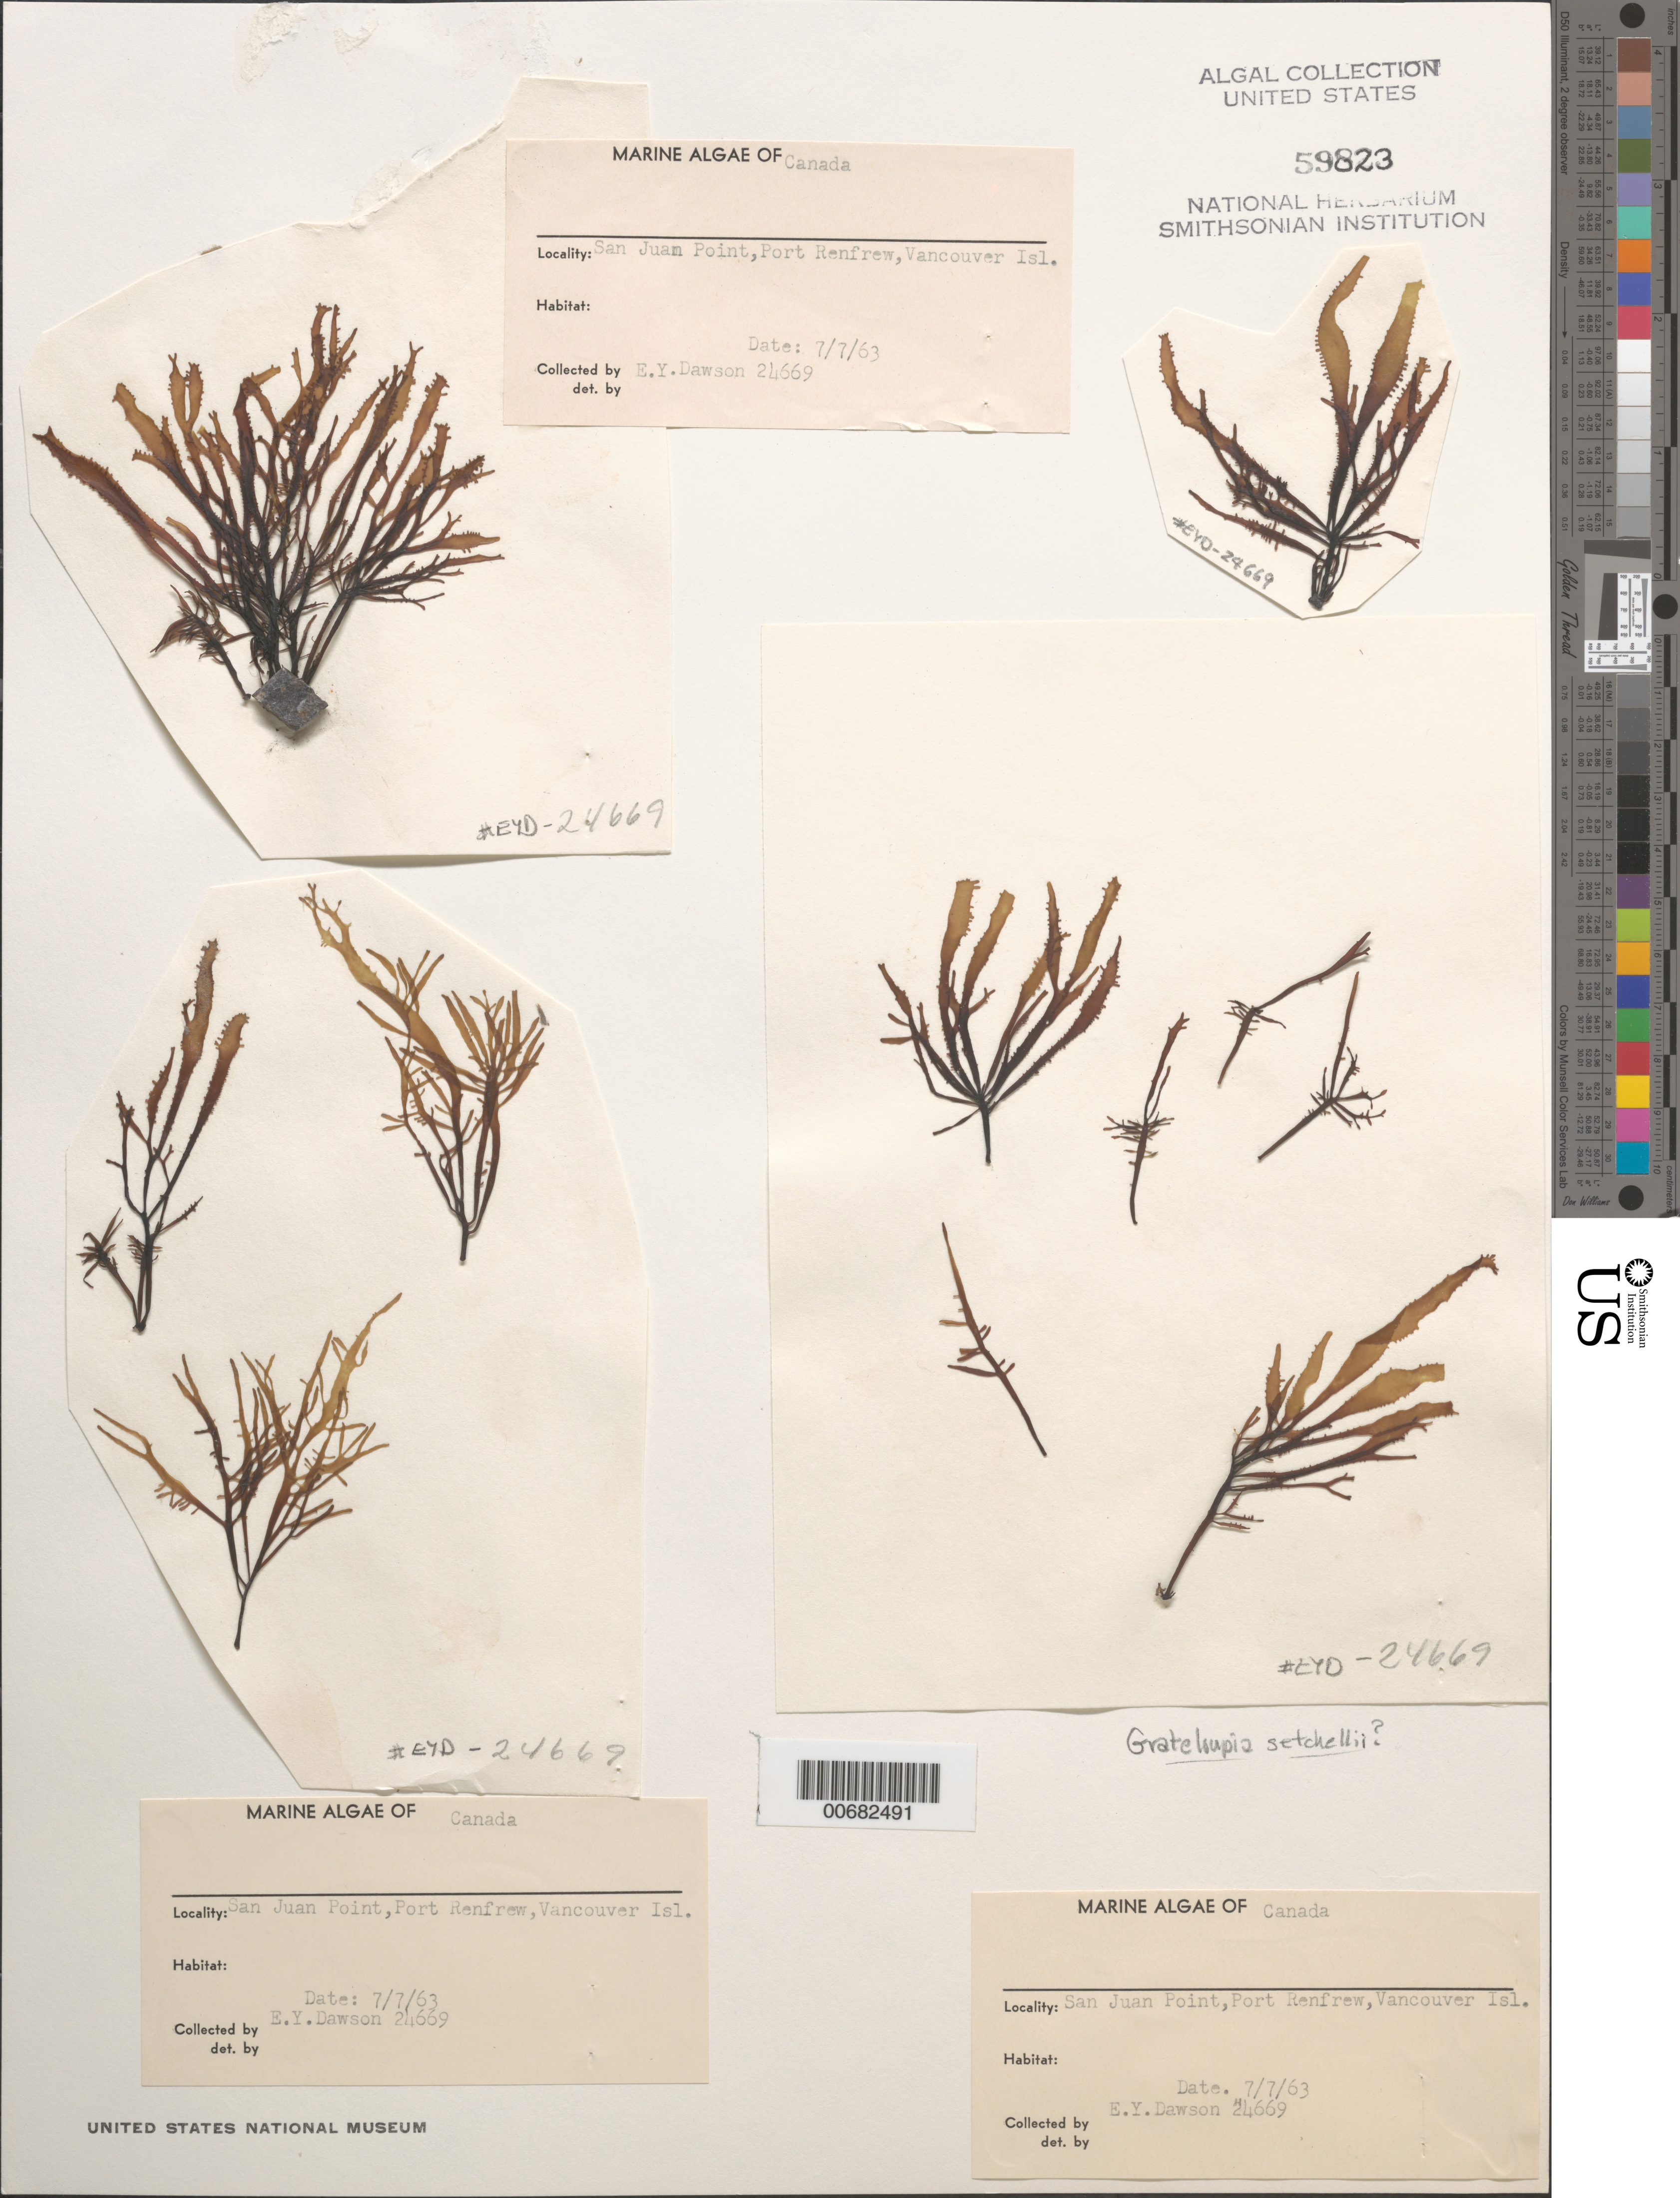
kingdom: Plantae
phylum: Rhodophyta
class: Florideophyceae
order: Halymeniales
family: Halymeniaceae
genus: Norrissia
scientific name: Norrissia setchellii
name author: (Kylin) M.S. Balakrishnan in Desikachary & Raja Rao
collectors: E. Y. Dawson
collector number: EYD 24669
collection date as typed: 07 Jul 1963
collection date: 1963-07-07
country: Canada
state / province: British Columbia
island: Vancouver Island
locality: San Juan Point, Port Renfrew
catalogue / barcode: US 59823